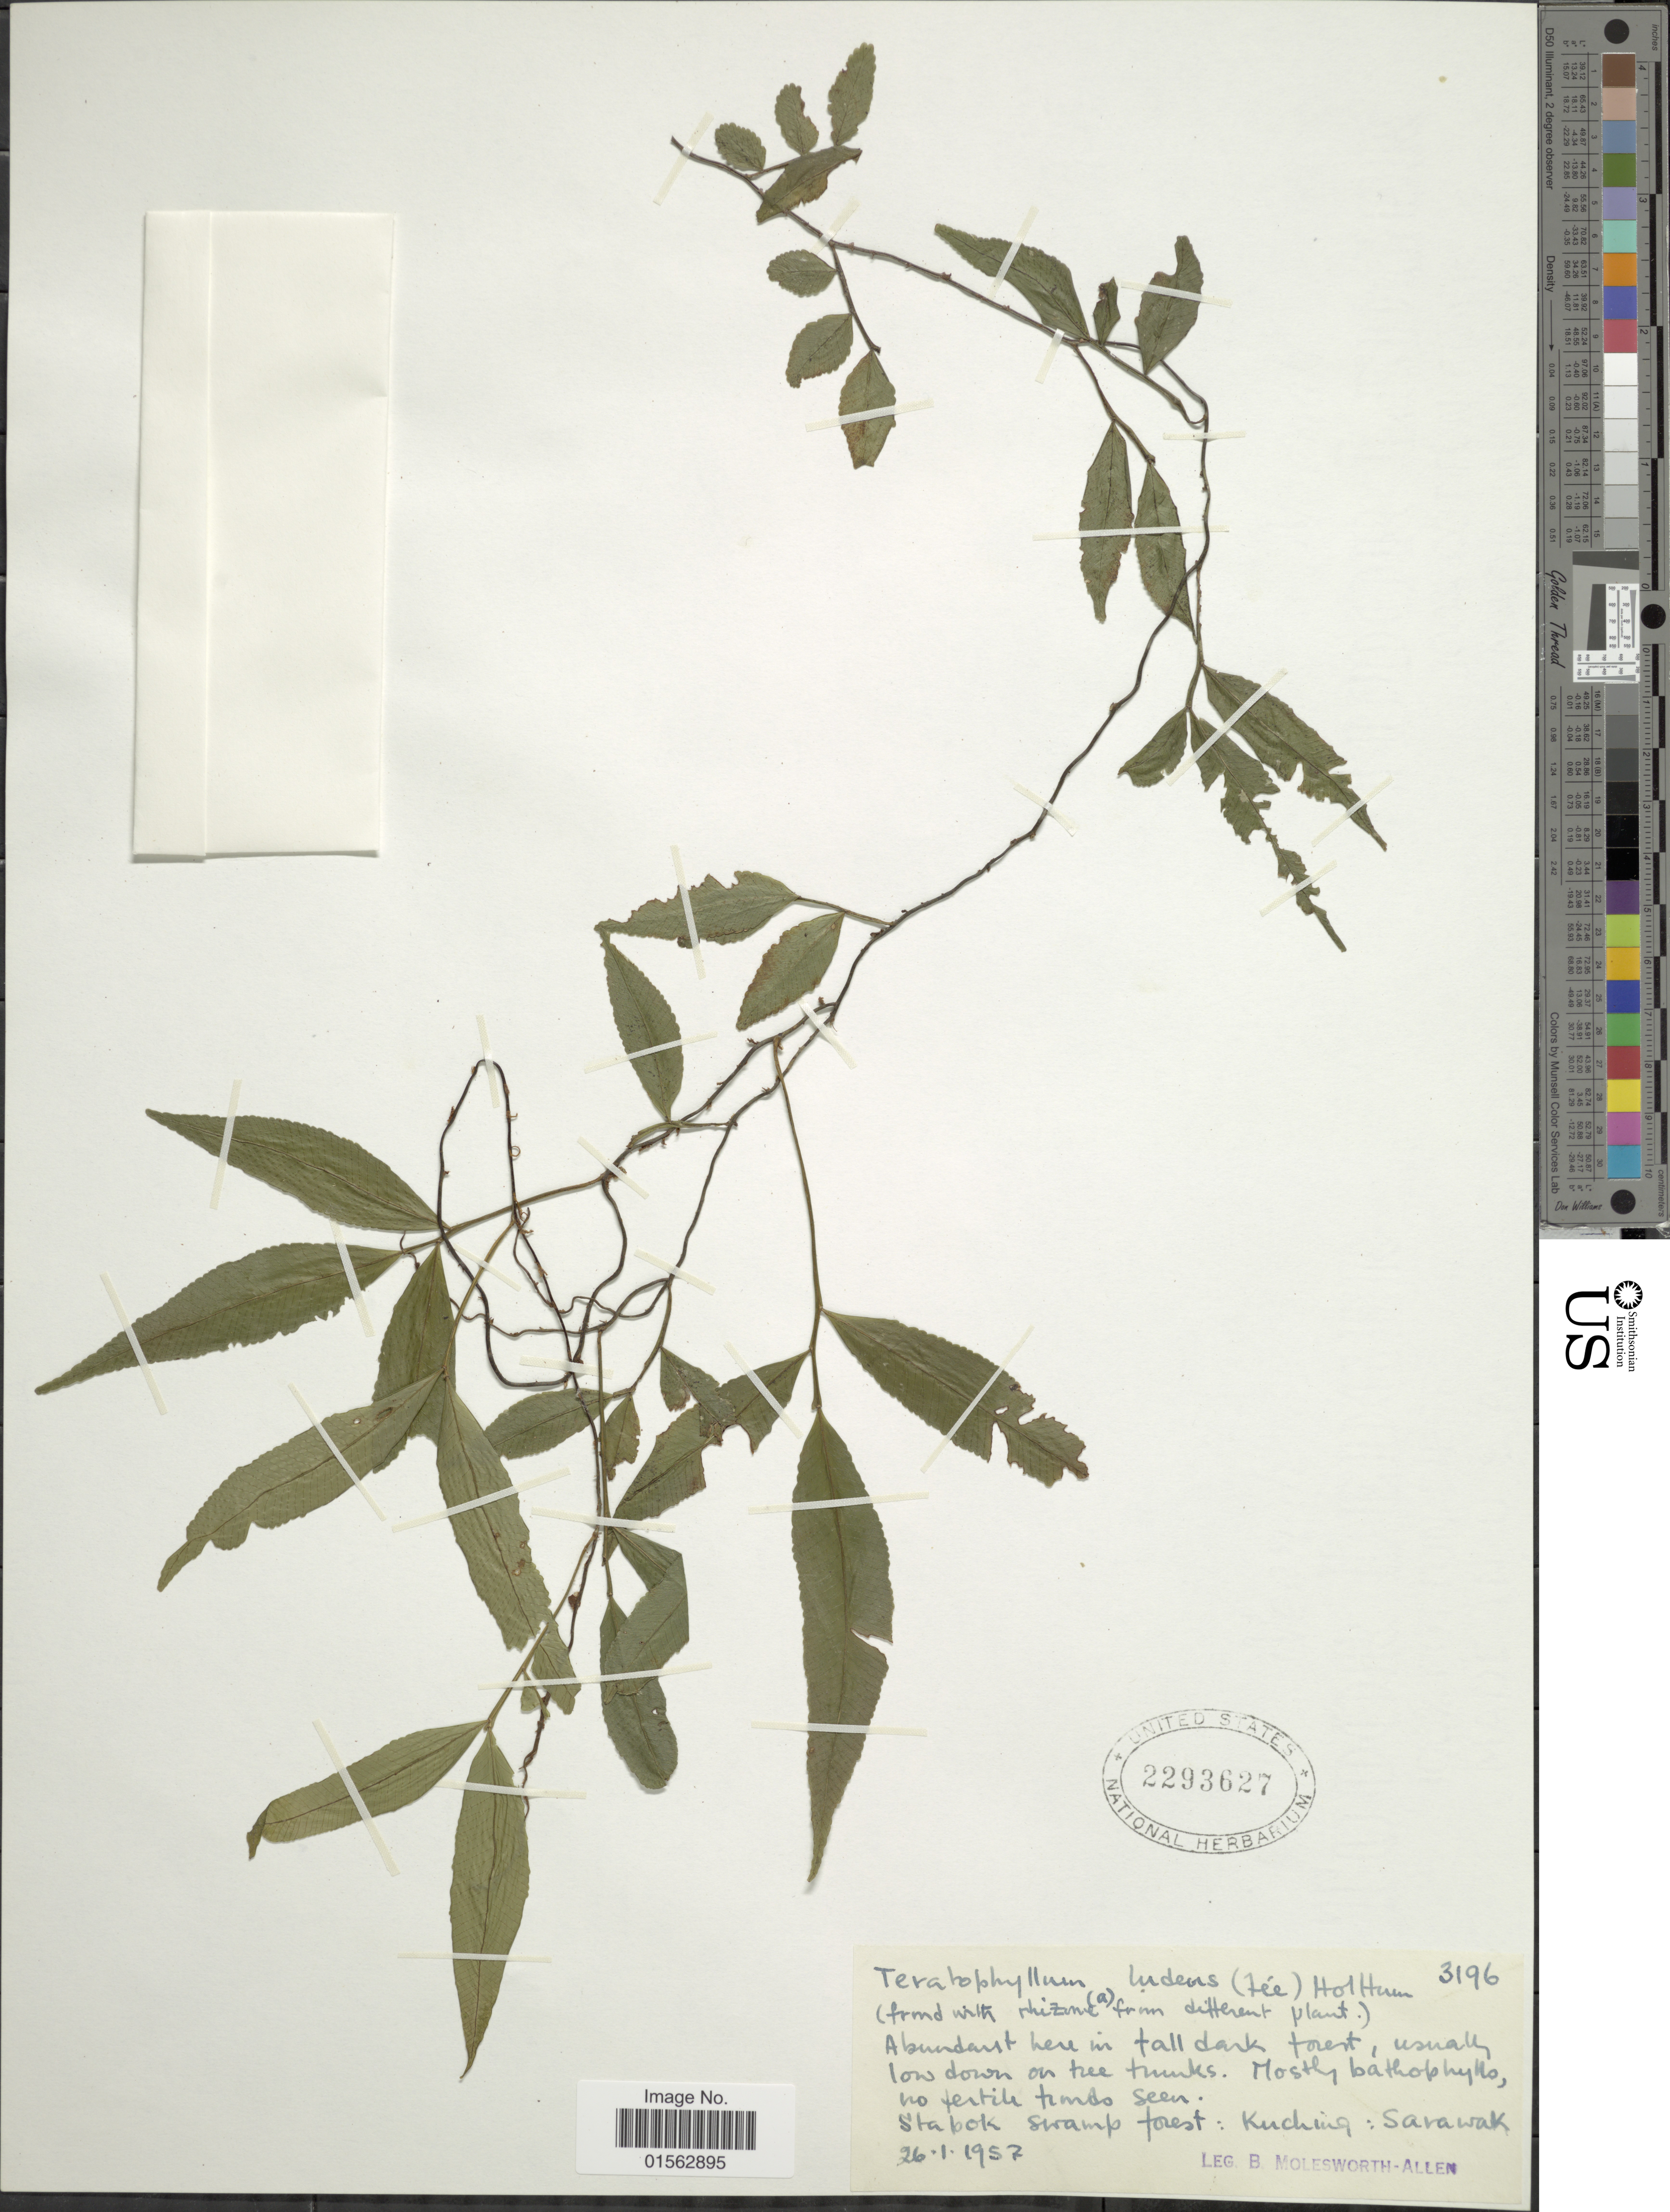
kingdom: Plantae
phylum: Tracheophyta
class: Polypodiopsida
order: Polypodiales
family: Dryopteridaceae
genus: Teratophyllum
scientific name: Teratophyllum ludens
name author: (Fée) Holttum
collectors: B. E. G. Molesworth-Allen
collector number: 3196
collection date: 1957-01-26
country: Malaysia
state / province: Sarawak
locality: Stabok swamp forest: Kuching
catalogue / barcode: US 2293627